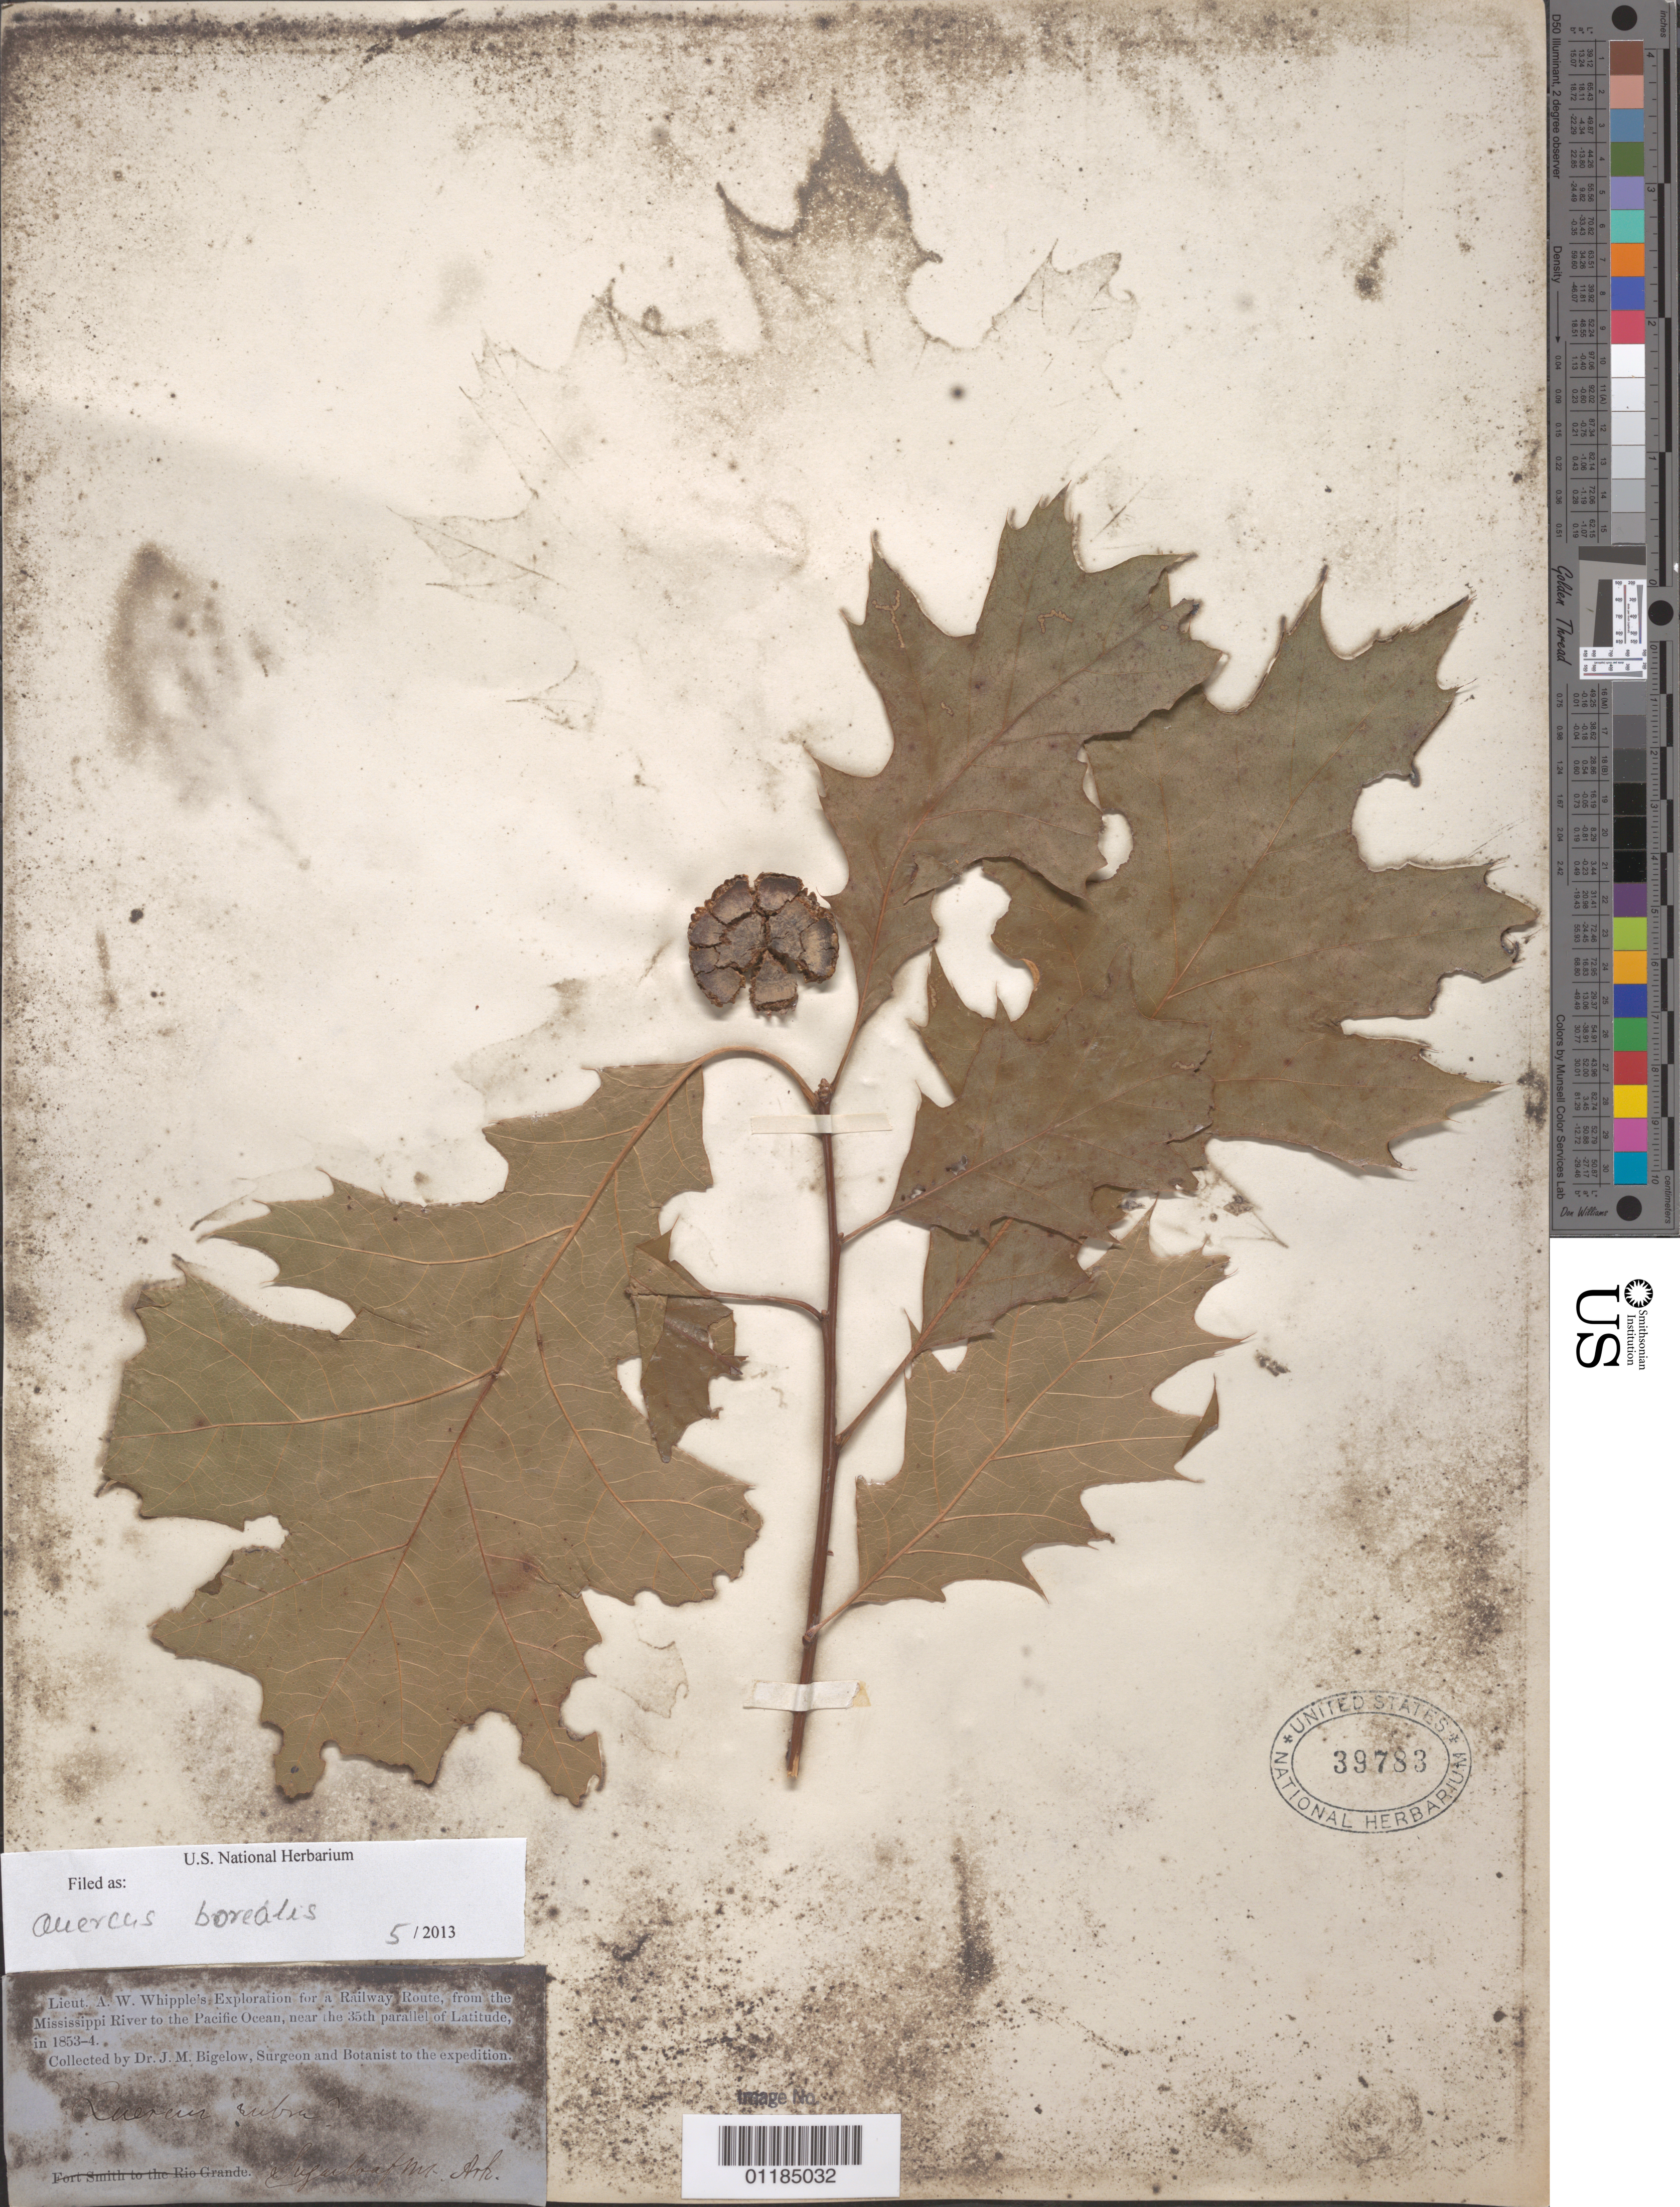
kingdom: Plantae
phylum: Tracheophyta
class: Magnoliopsida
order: Fagales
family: Fagaceae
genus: Quercus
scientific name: Quercus borealis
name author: F. Michx.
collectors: J. M. Bigelow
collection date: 1853/1854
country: United States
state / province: Arkansas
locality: Sugarloaf Mts.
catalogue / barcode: US 39783